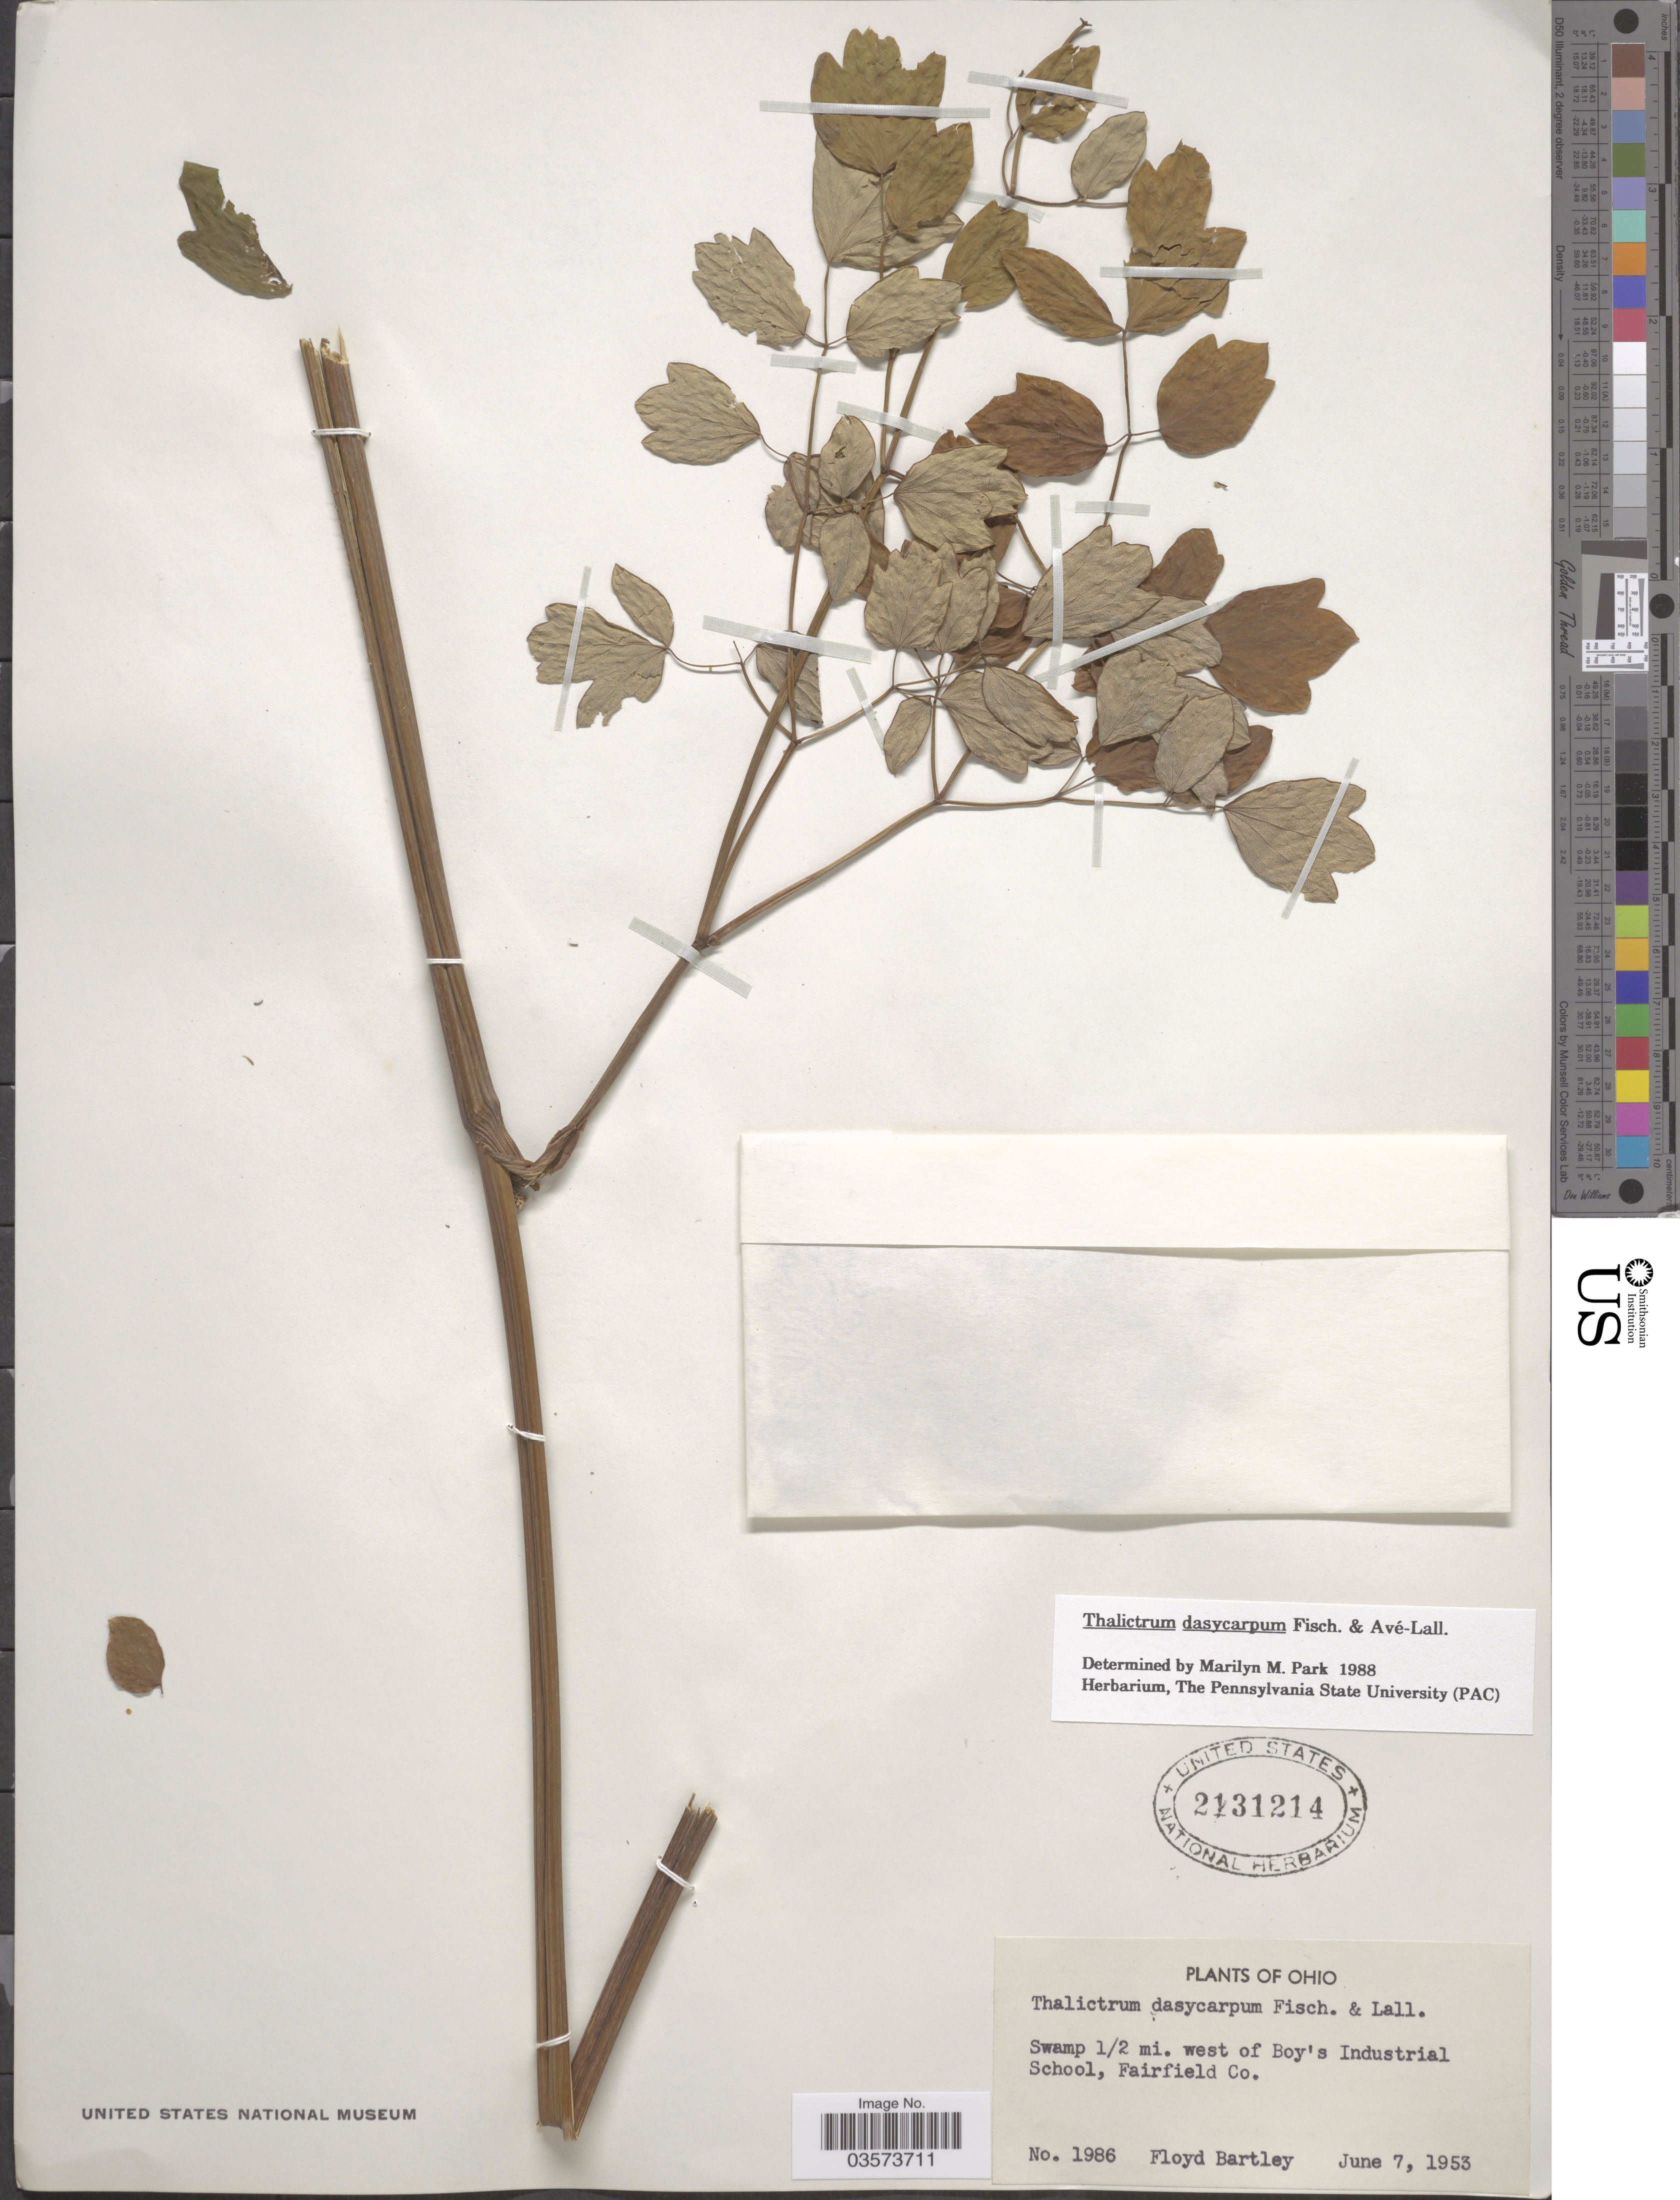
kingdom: Plantae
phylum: Tracheophyta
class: Magnoliopsida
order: Ranunculales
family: Ranunculaceae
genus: Thalictrum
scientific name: Thalictrum dasycarpum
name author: Fisch. & Avé-Lall.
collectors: F. Bartley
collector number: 1986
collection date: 1953-06-07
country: United States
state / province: Ohio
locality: Swamp ½ mi. west of Boy's Industrial School, Fairfield Co.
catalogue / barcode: US 2131214